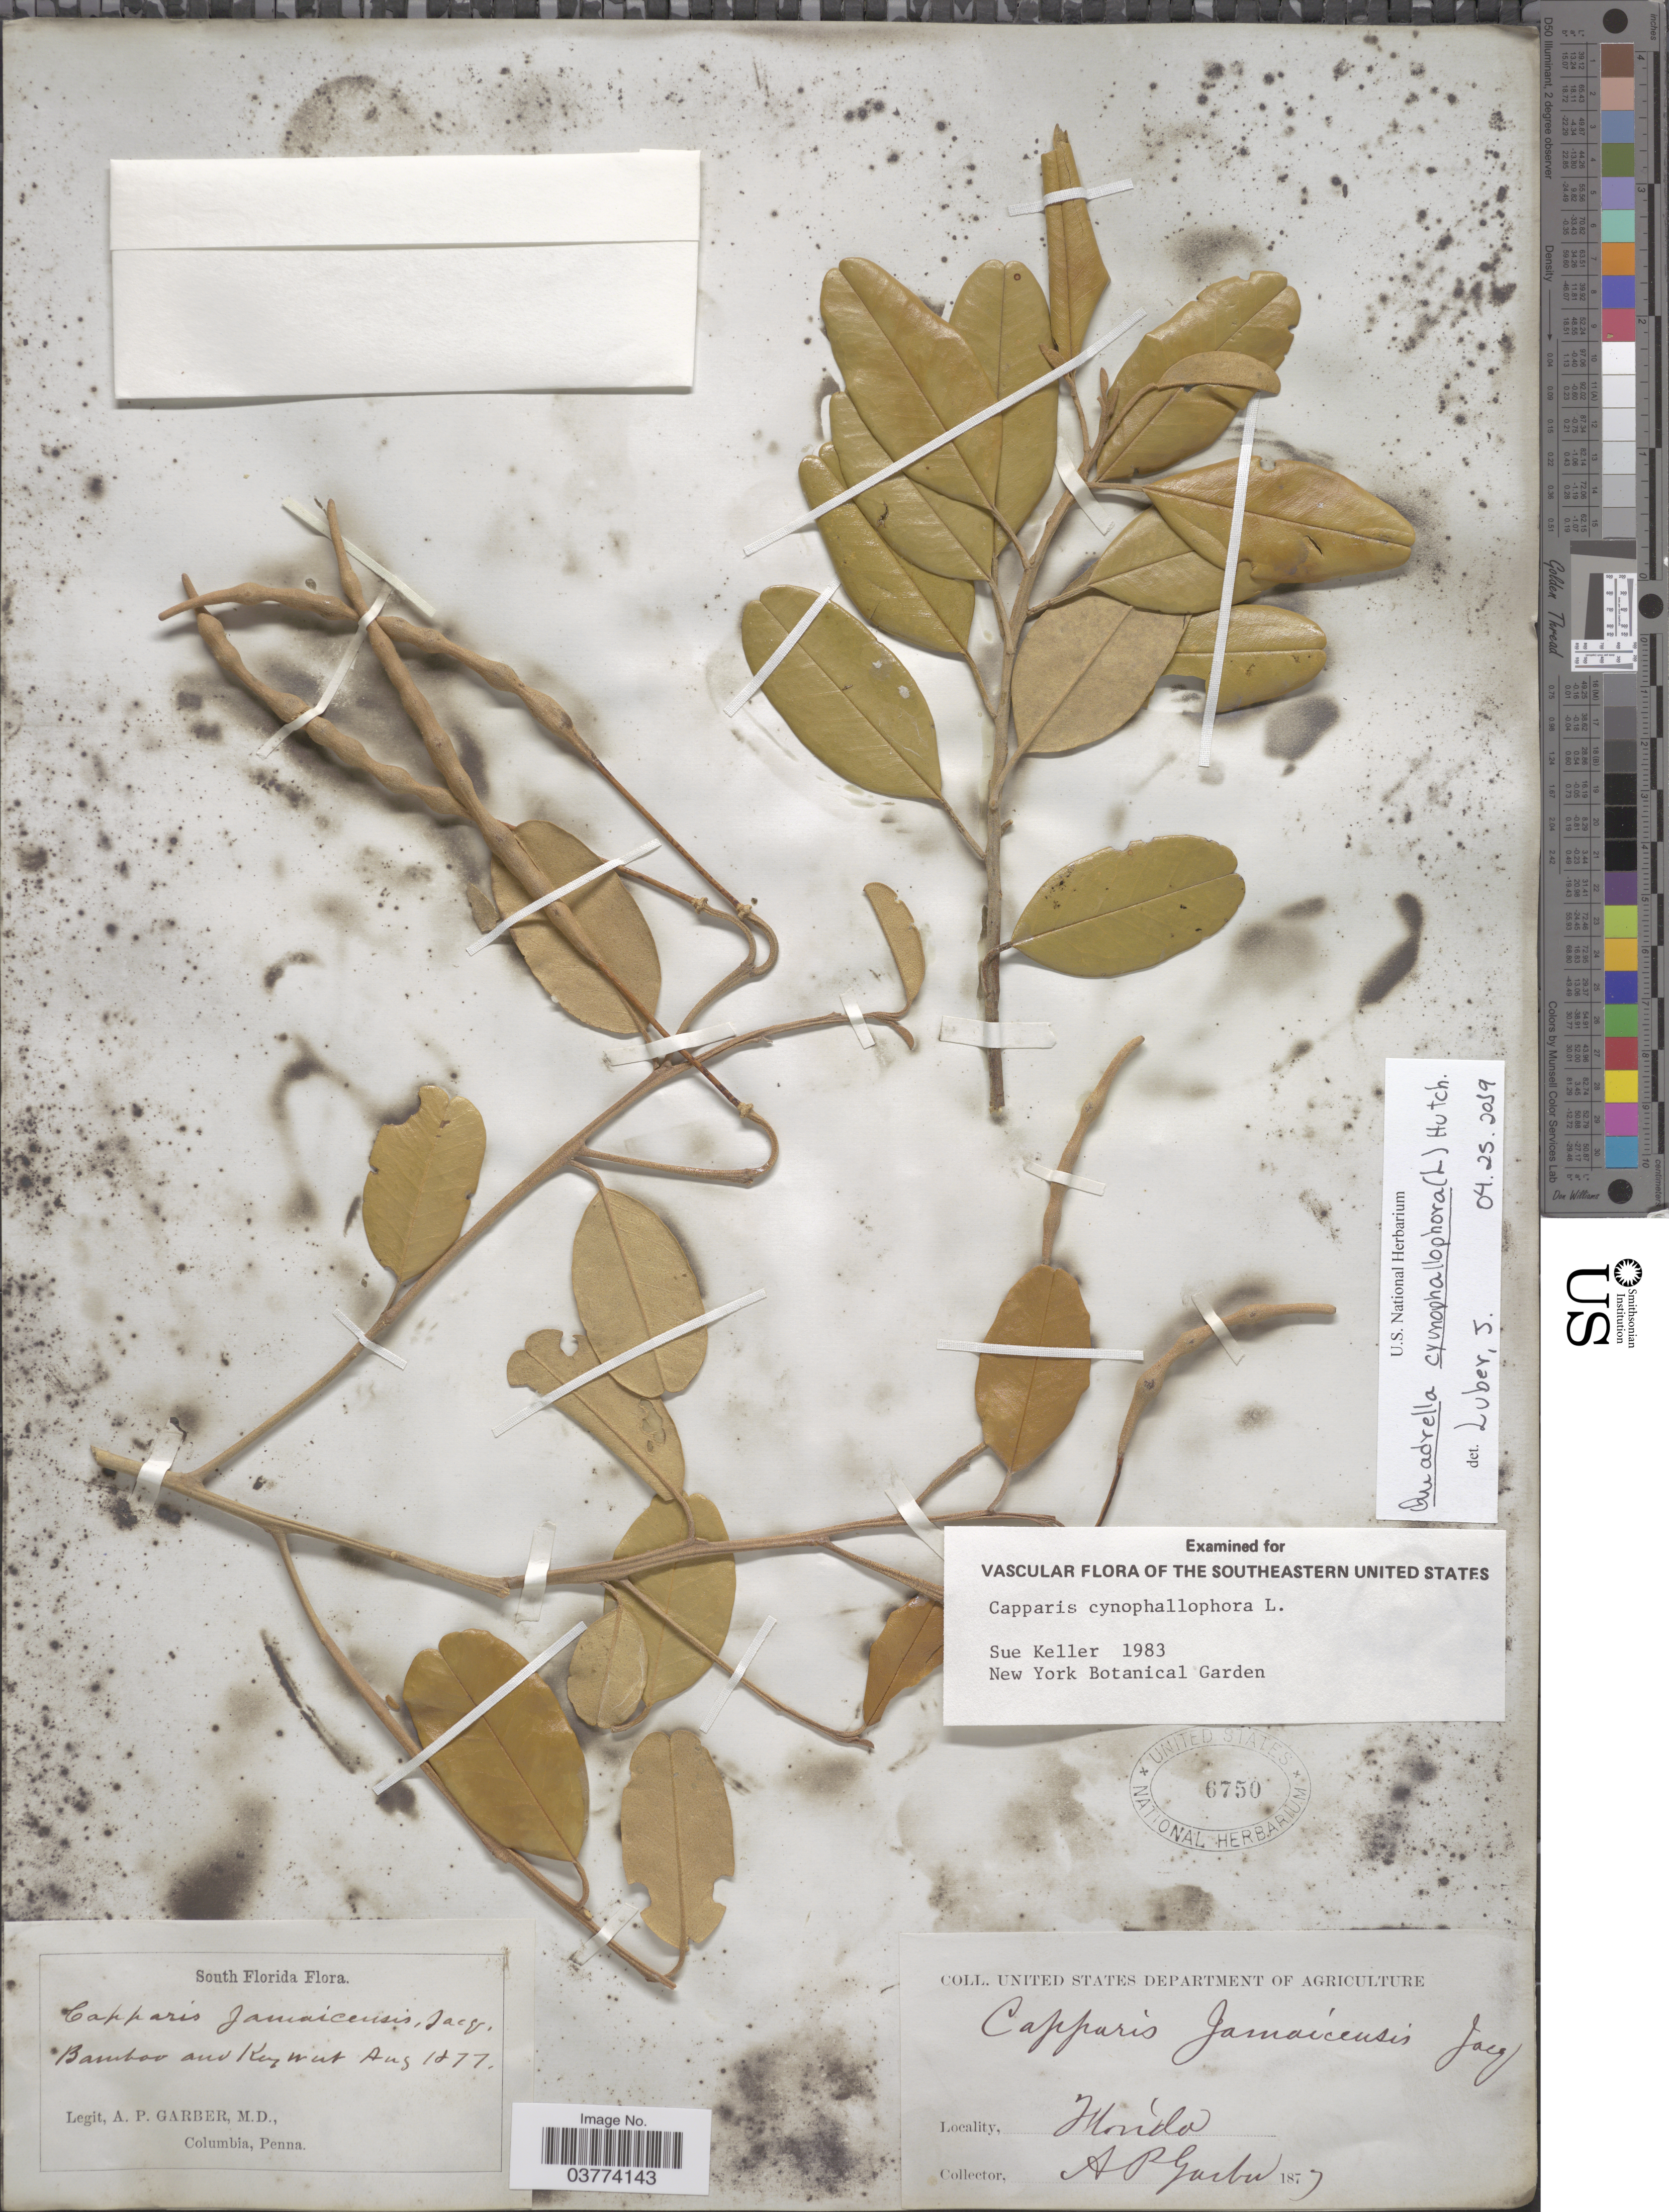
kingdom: Plantae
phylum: Tracheophyta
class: Magnoliopsida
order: Brassicales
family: Capparaceae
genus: Quadrella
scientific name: Quadrella cynophallophora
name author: (L.) Hutch.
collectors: A. P. Garber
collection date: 1877-08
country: United States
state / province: Florida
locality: South Florida. Bamboo and Key west.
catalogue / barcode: US 6750